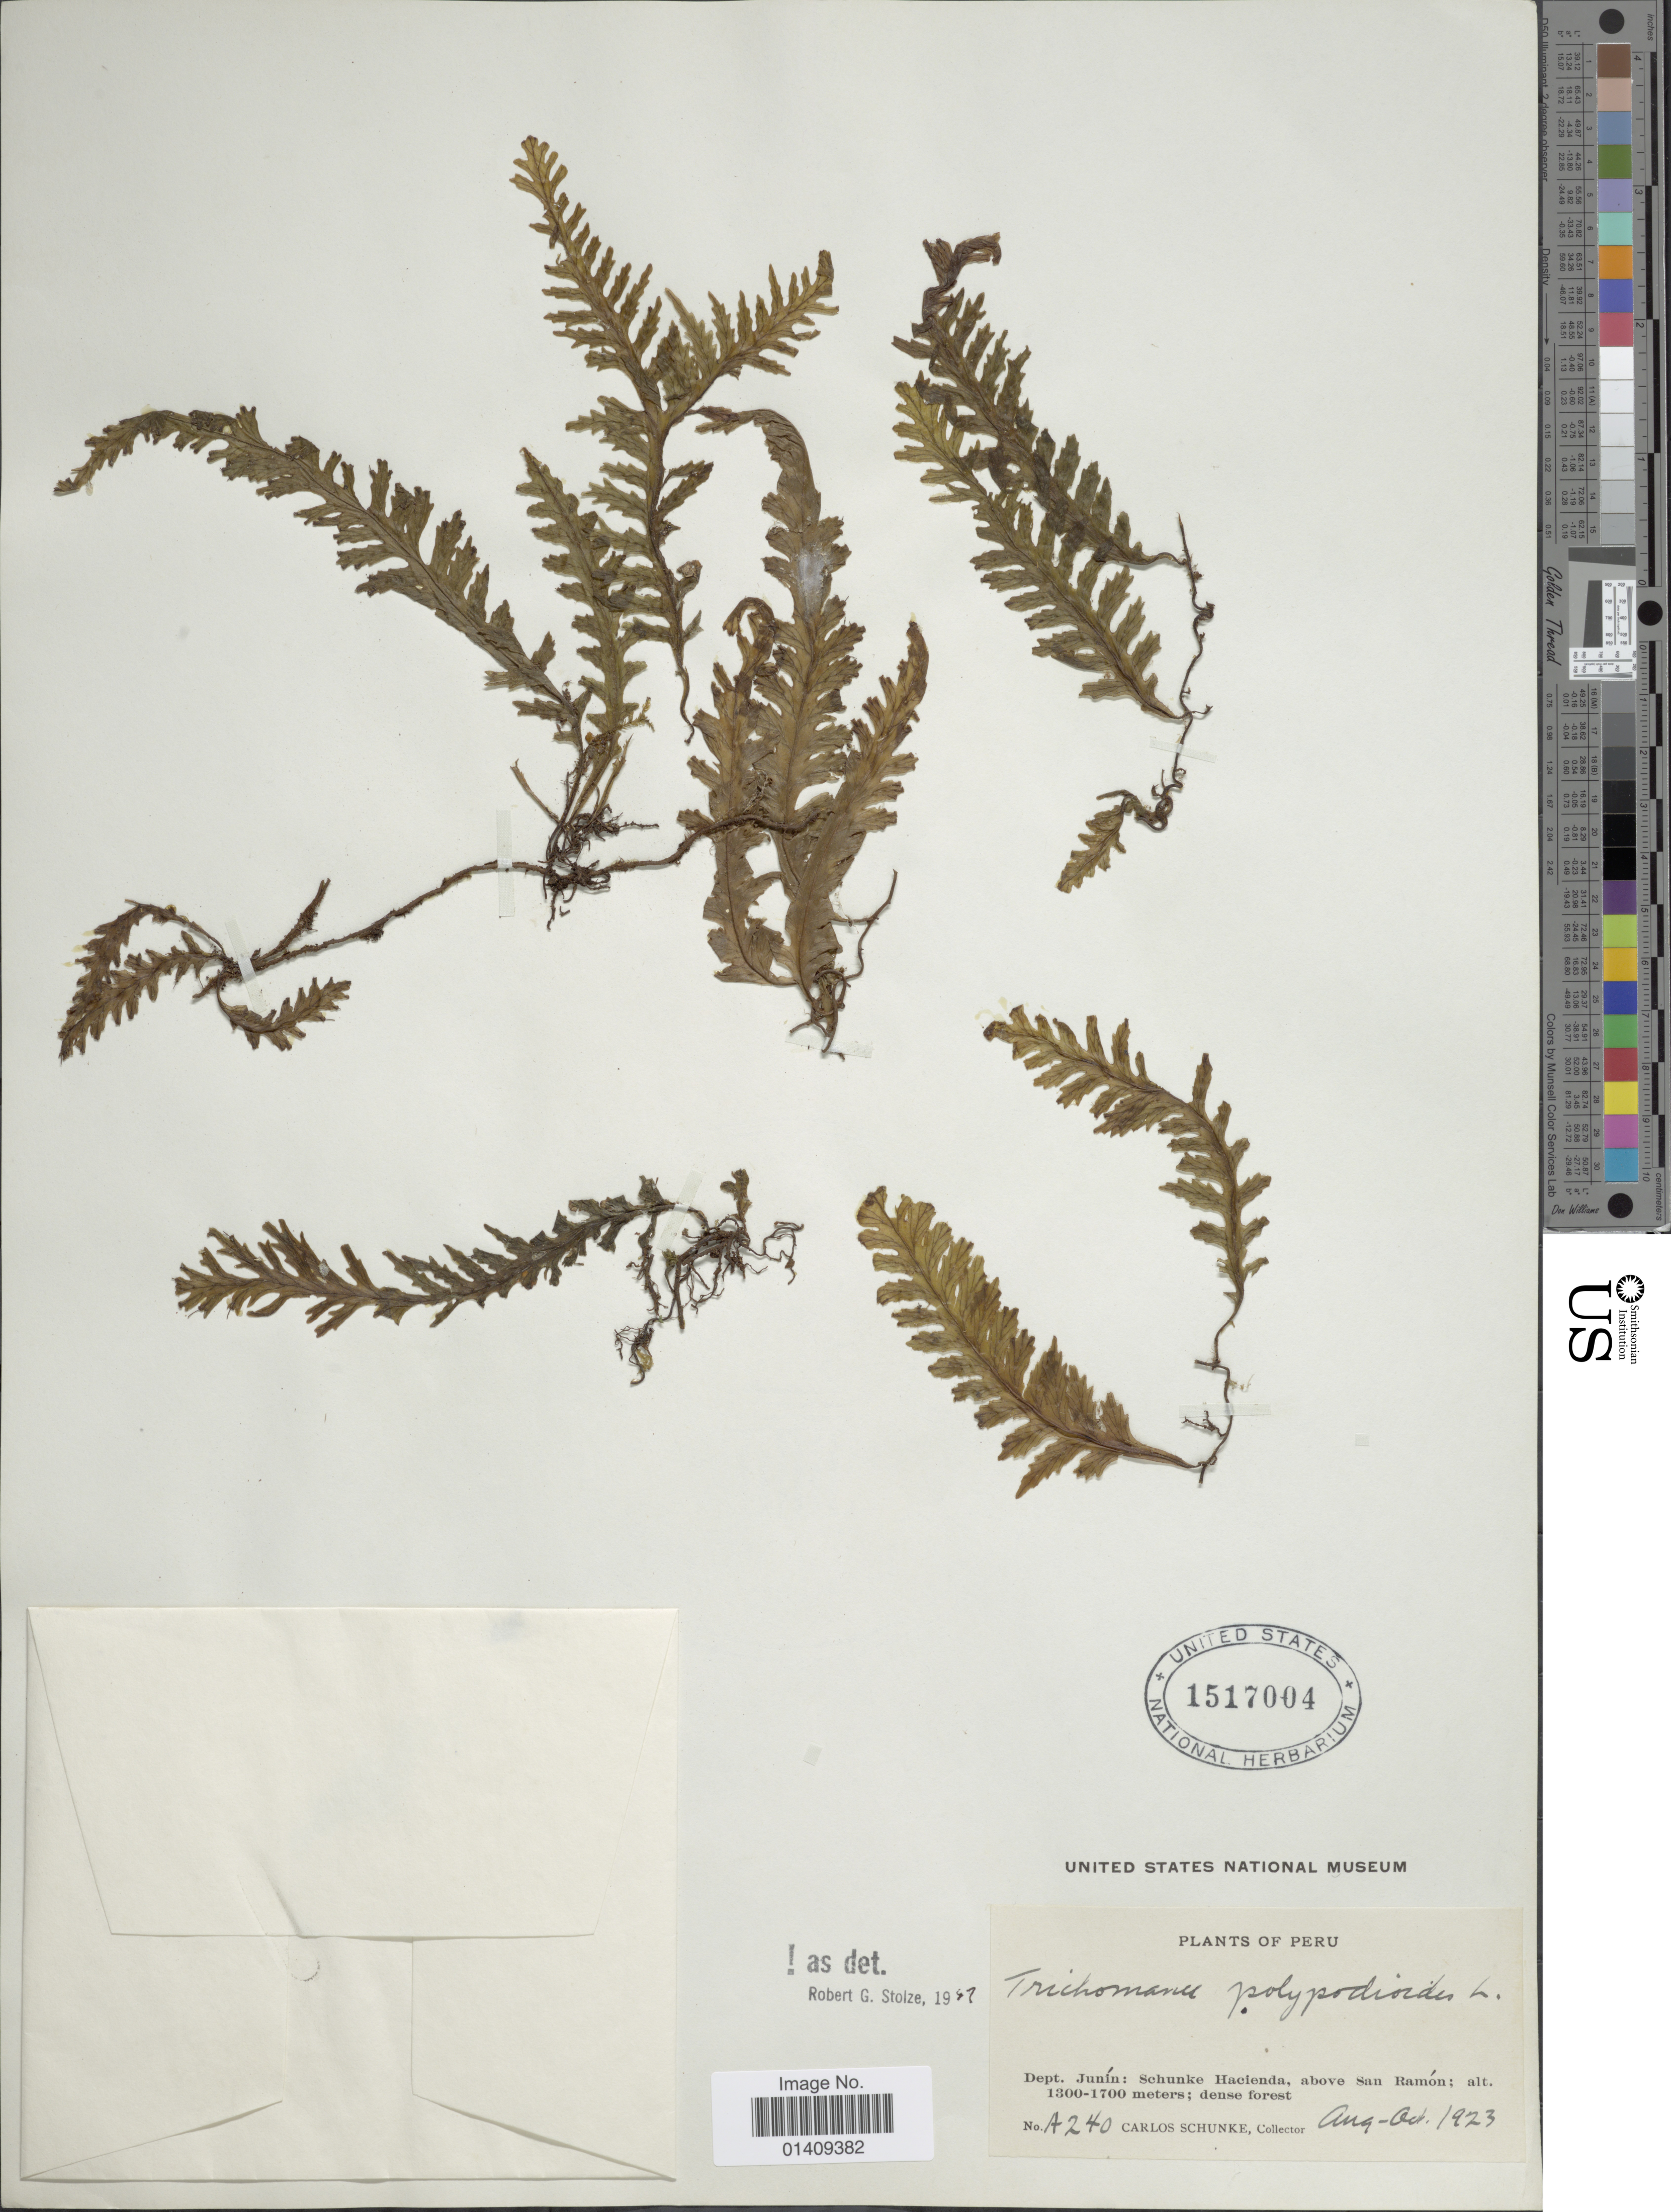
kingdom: Plantae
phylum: Tracheophyta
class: Polypodiopsida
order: Hymenophyllales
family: Hymenophyllaceae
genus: Trichomanes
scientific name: Trichomanes polypodioides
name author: L.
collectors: C. Schunke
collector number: A240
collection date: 1923-08/1923-10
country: Peru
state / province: Junín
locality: Dept. Junin: Schunke Hacienda above San Ramon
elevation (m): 1300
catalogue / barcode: US 1517004